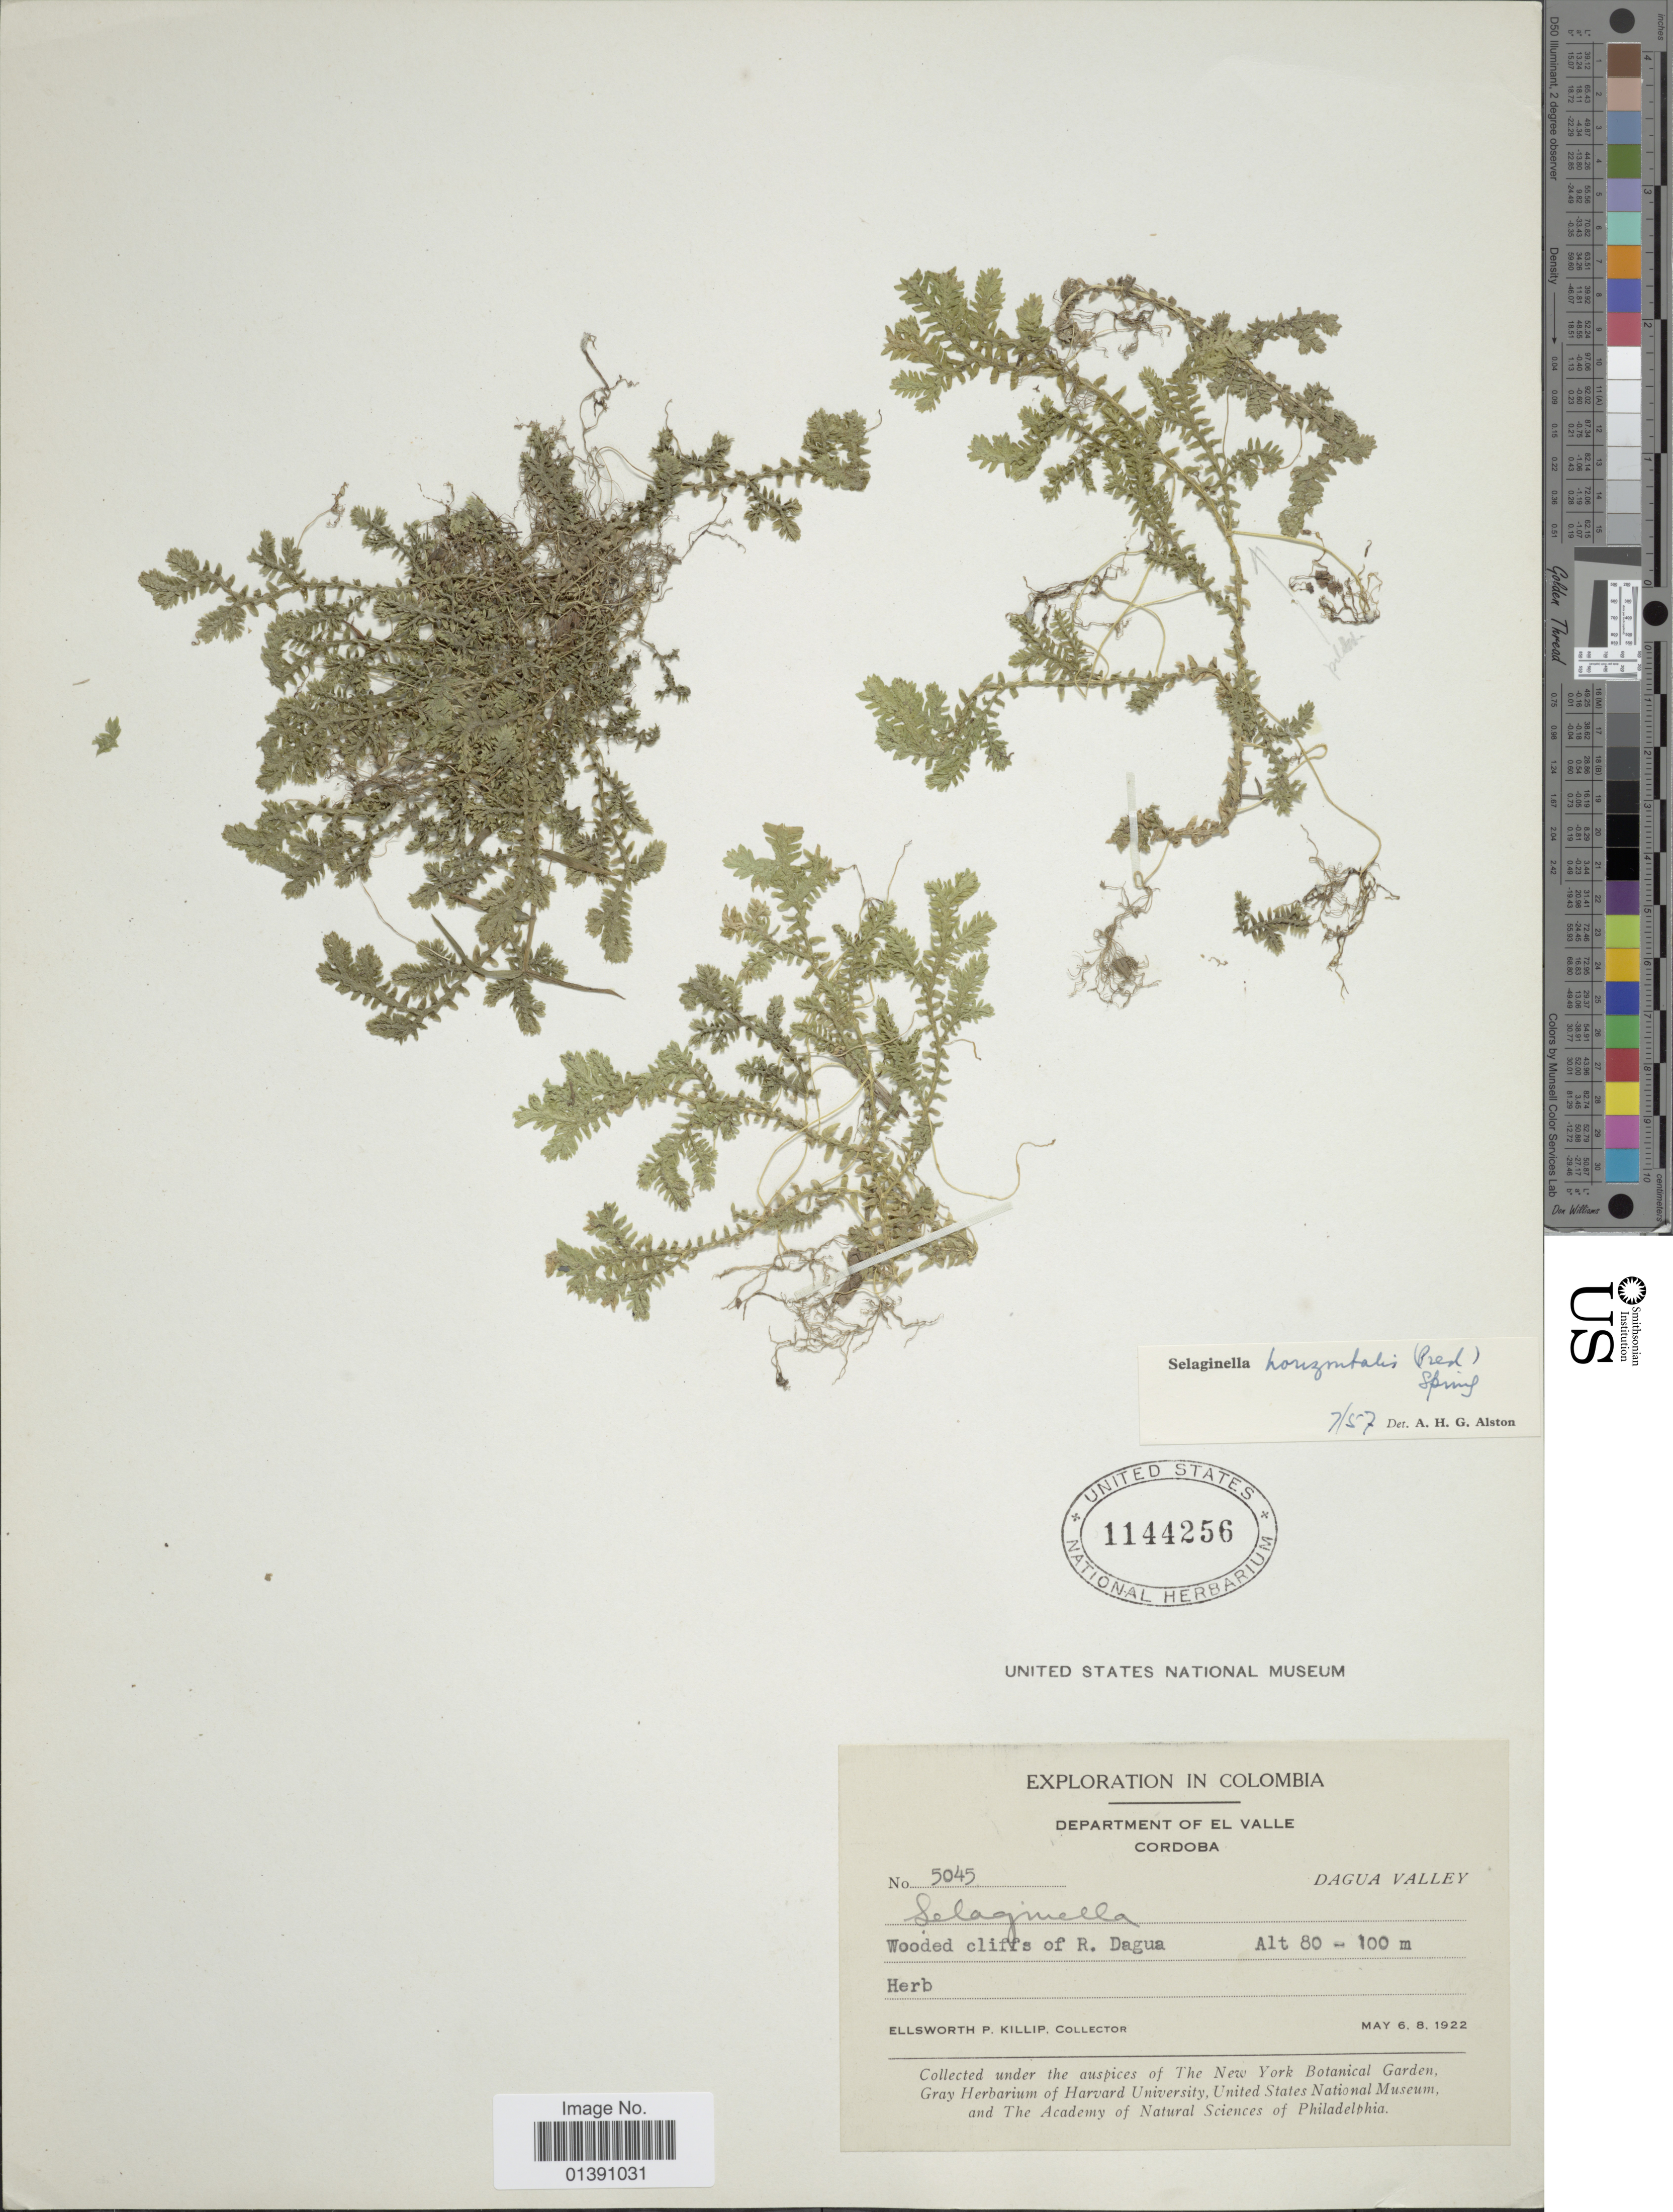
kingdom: Plantae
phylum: Tracheophyta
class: Lycopodiopsida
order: Selaginellales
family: Selaginellaceae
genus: Selaginella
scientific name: Selaginella horizontalis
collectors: E. P. Killip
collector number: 5045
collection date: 1922-05-06/1922-05-08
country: Colombia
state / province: Valle del Cauca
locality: Department of El valle, Cordoba, Dagua Valley, Wooded cliffs of R. Dagua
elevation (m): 80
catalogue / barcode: US 1144256